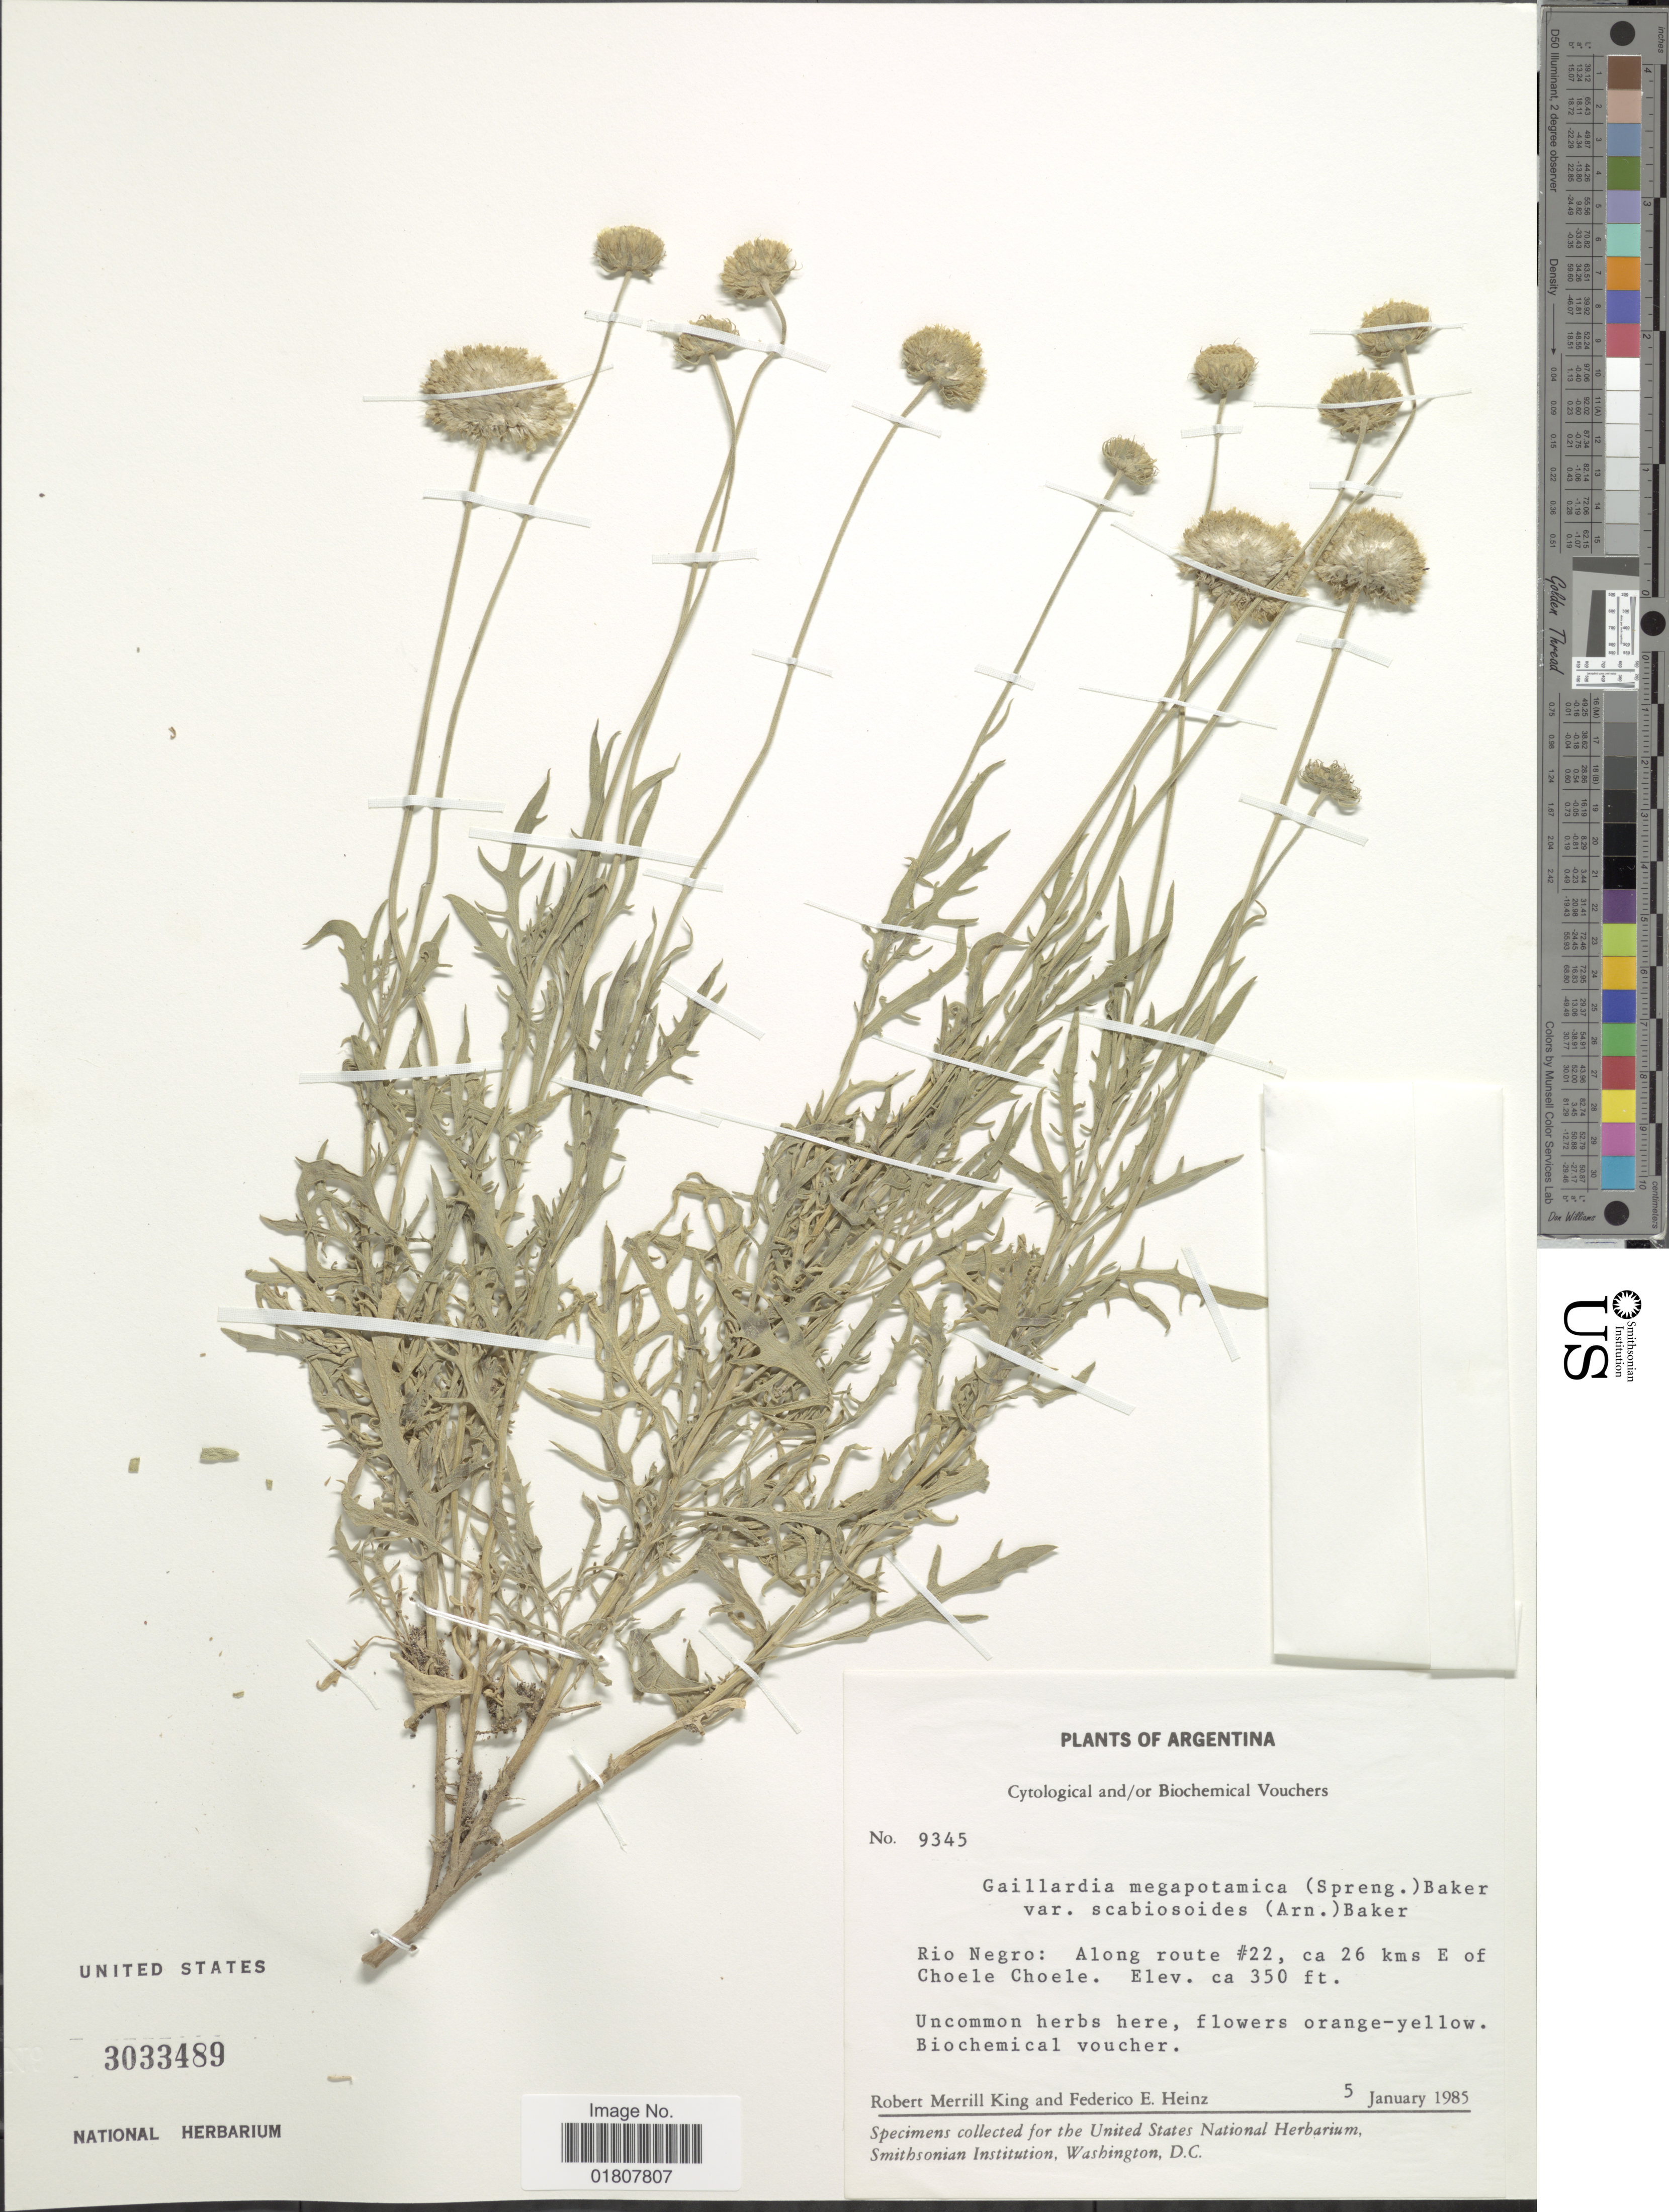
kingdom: Plantae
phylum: Tracheophyta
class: Magnoliopsida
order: Asterales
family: Asteraceae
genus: Gaillardia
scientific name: Gaillardia megapotamica var. scabiosoides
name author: (Arn. ex DC.) Baker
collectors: R. M. King & F. Heinz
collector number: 9345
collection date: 1985-01-05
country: Argentina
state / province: Rio Negro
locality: Along route #22, ca 26 kms E of Choele Choele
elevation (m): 107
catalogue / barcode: US 3033489